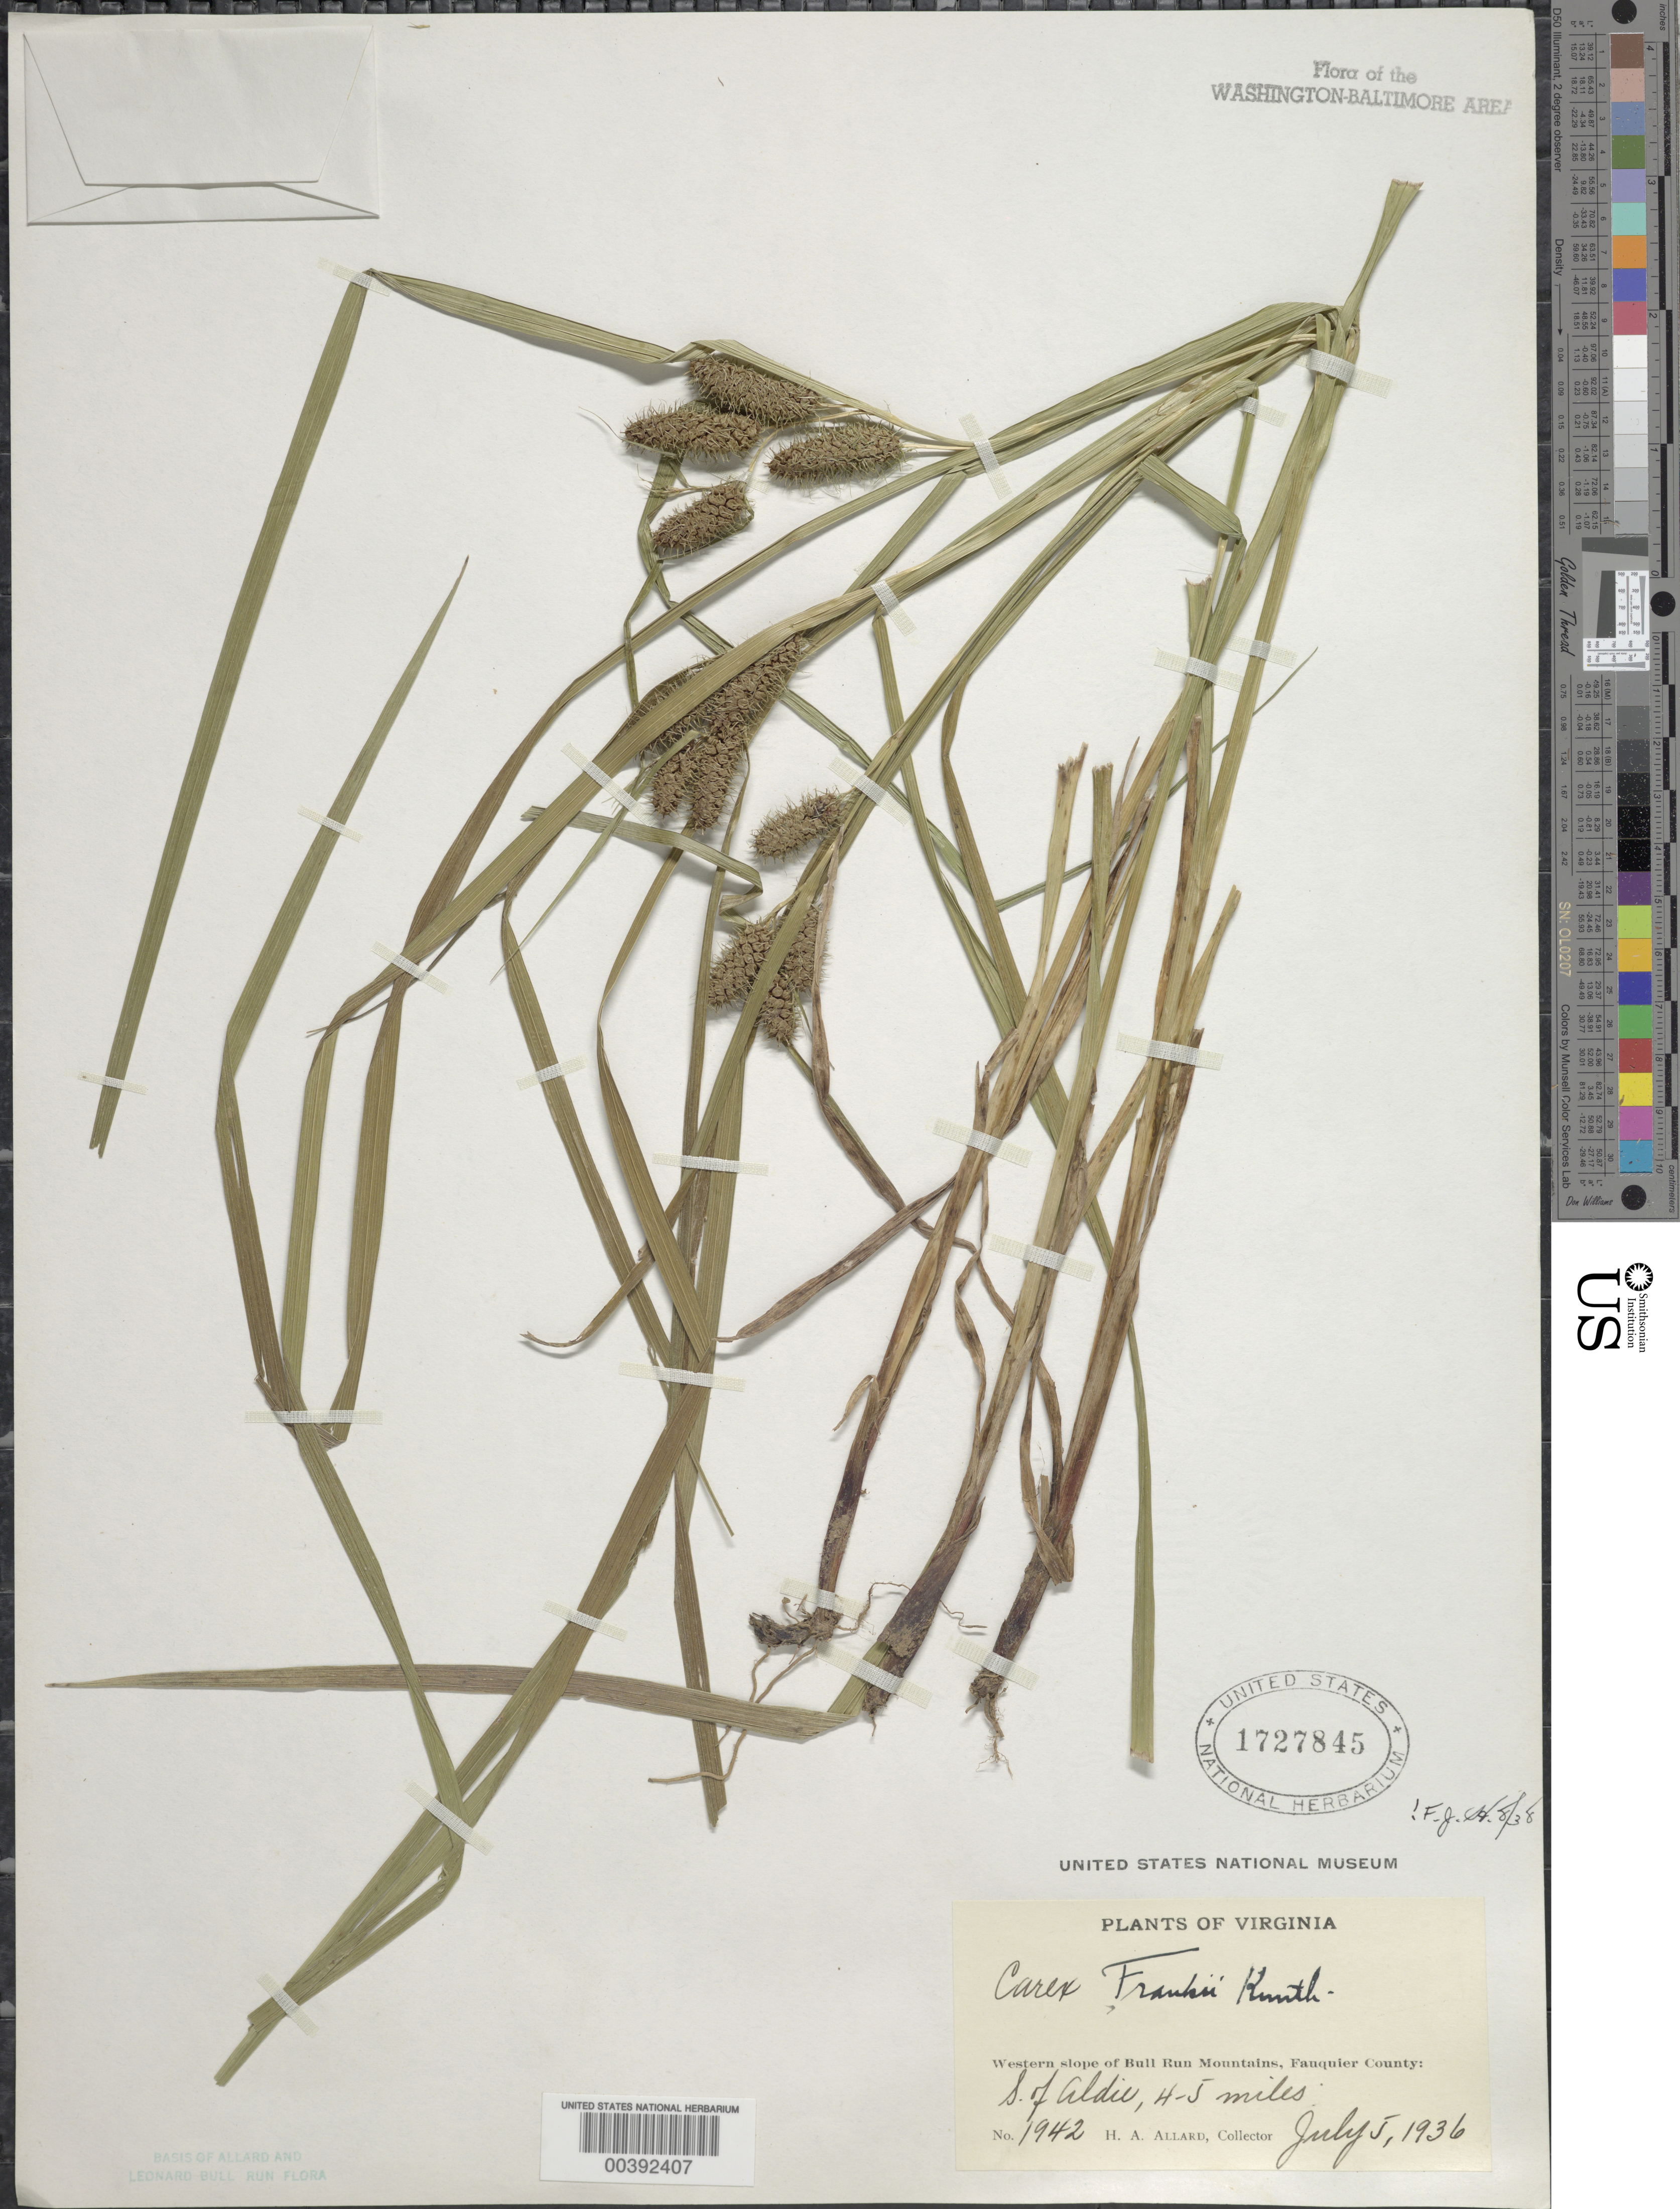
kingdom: Plantae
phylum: Tracheophyta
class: Liliopsida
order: Poales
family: Cyperaceae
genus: Carex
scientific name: Carex frankii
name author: Kunth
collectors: H. A. Allard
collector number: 1942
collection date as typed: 05 Jul 1936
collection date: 1936-07-05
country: United States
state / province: Virginia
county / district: Fauquier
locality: South of Aldie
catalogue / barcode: US 1727845